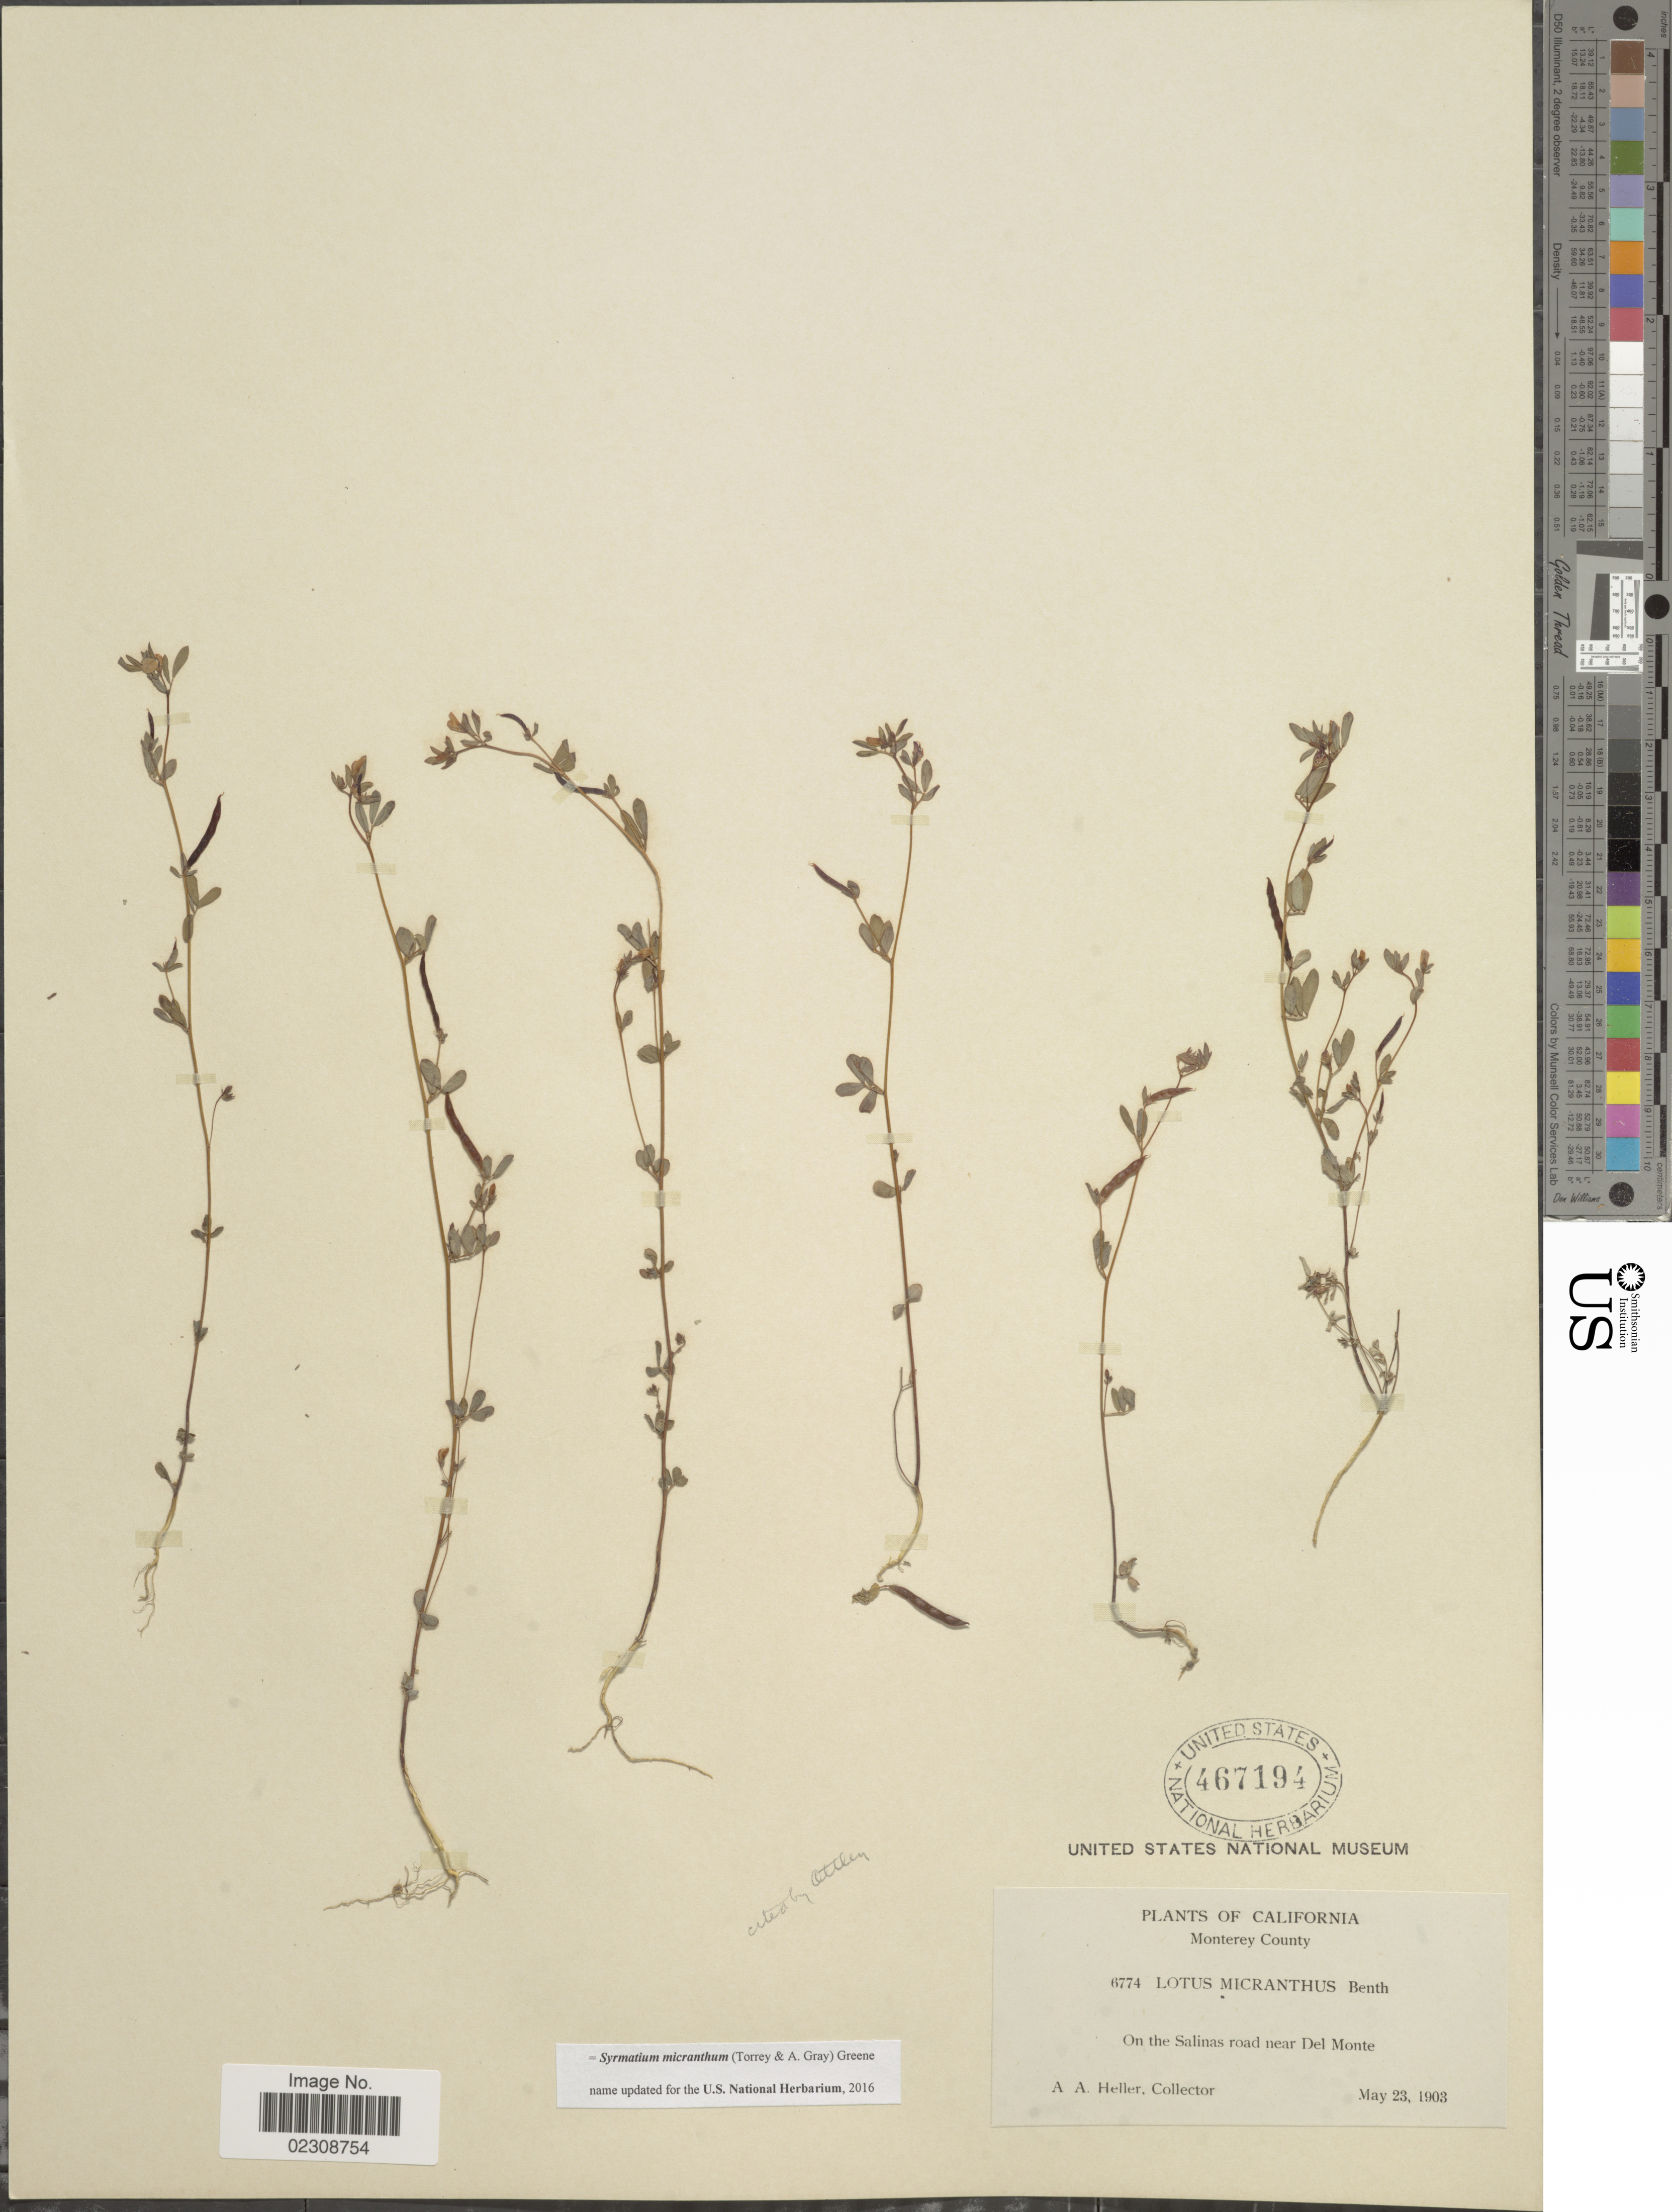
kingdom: Plantae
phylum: Tracheophyta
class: Magnoliopsida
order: Fabales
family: Fabaceae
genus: Syrmatium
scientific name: Syrmatium micranthum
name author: (Torr. & A. Gray) Greene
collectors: A. A. Heller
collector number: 6774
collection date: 1903-05-23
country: United States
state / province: California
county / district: Monterey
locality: Monterey County. On the Salinas road near Del Monte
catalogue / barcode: US 467194